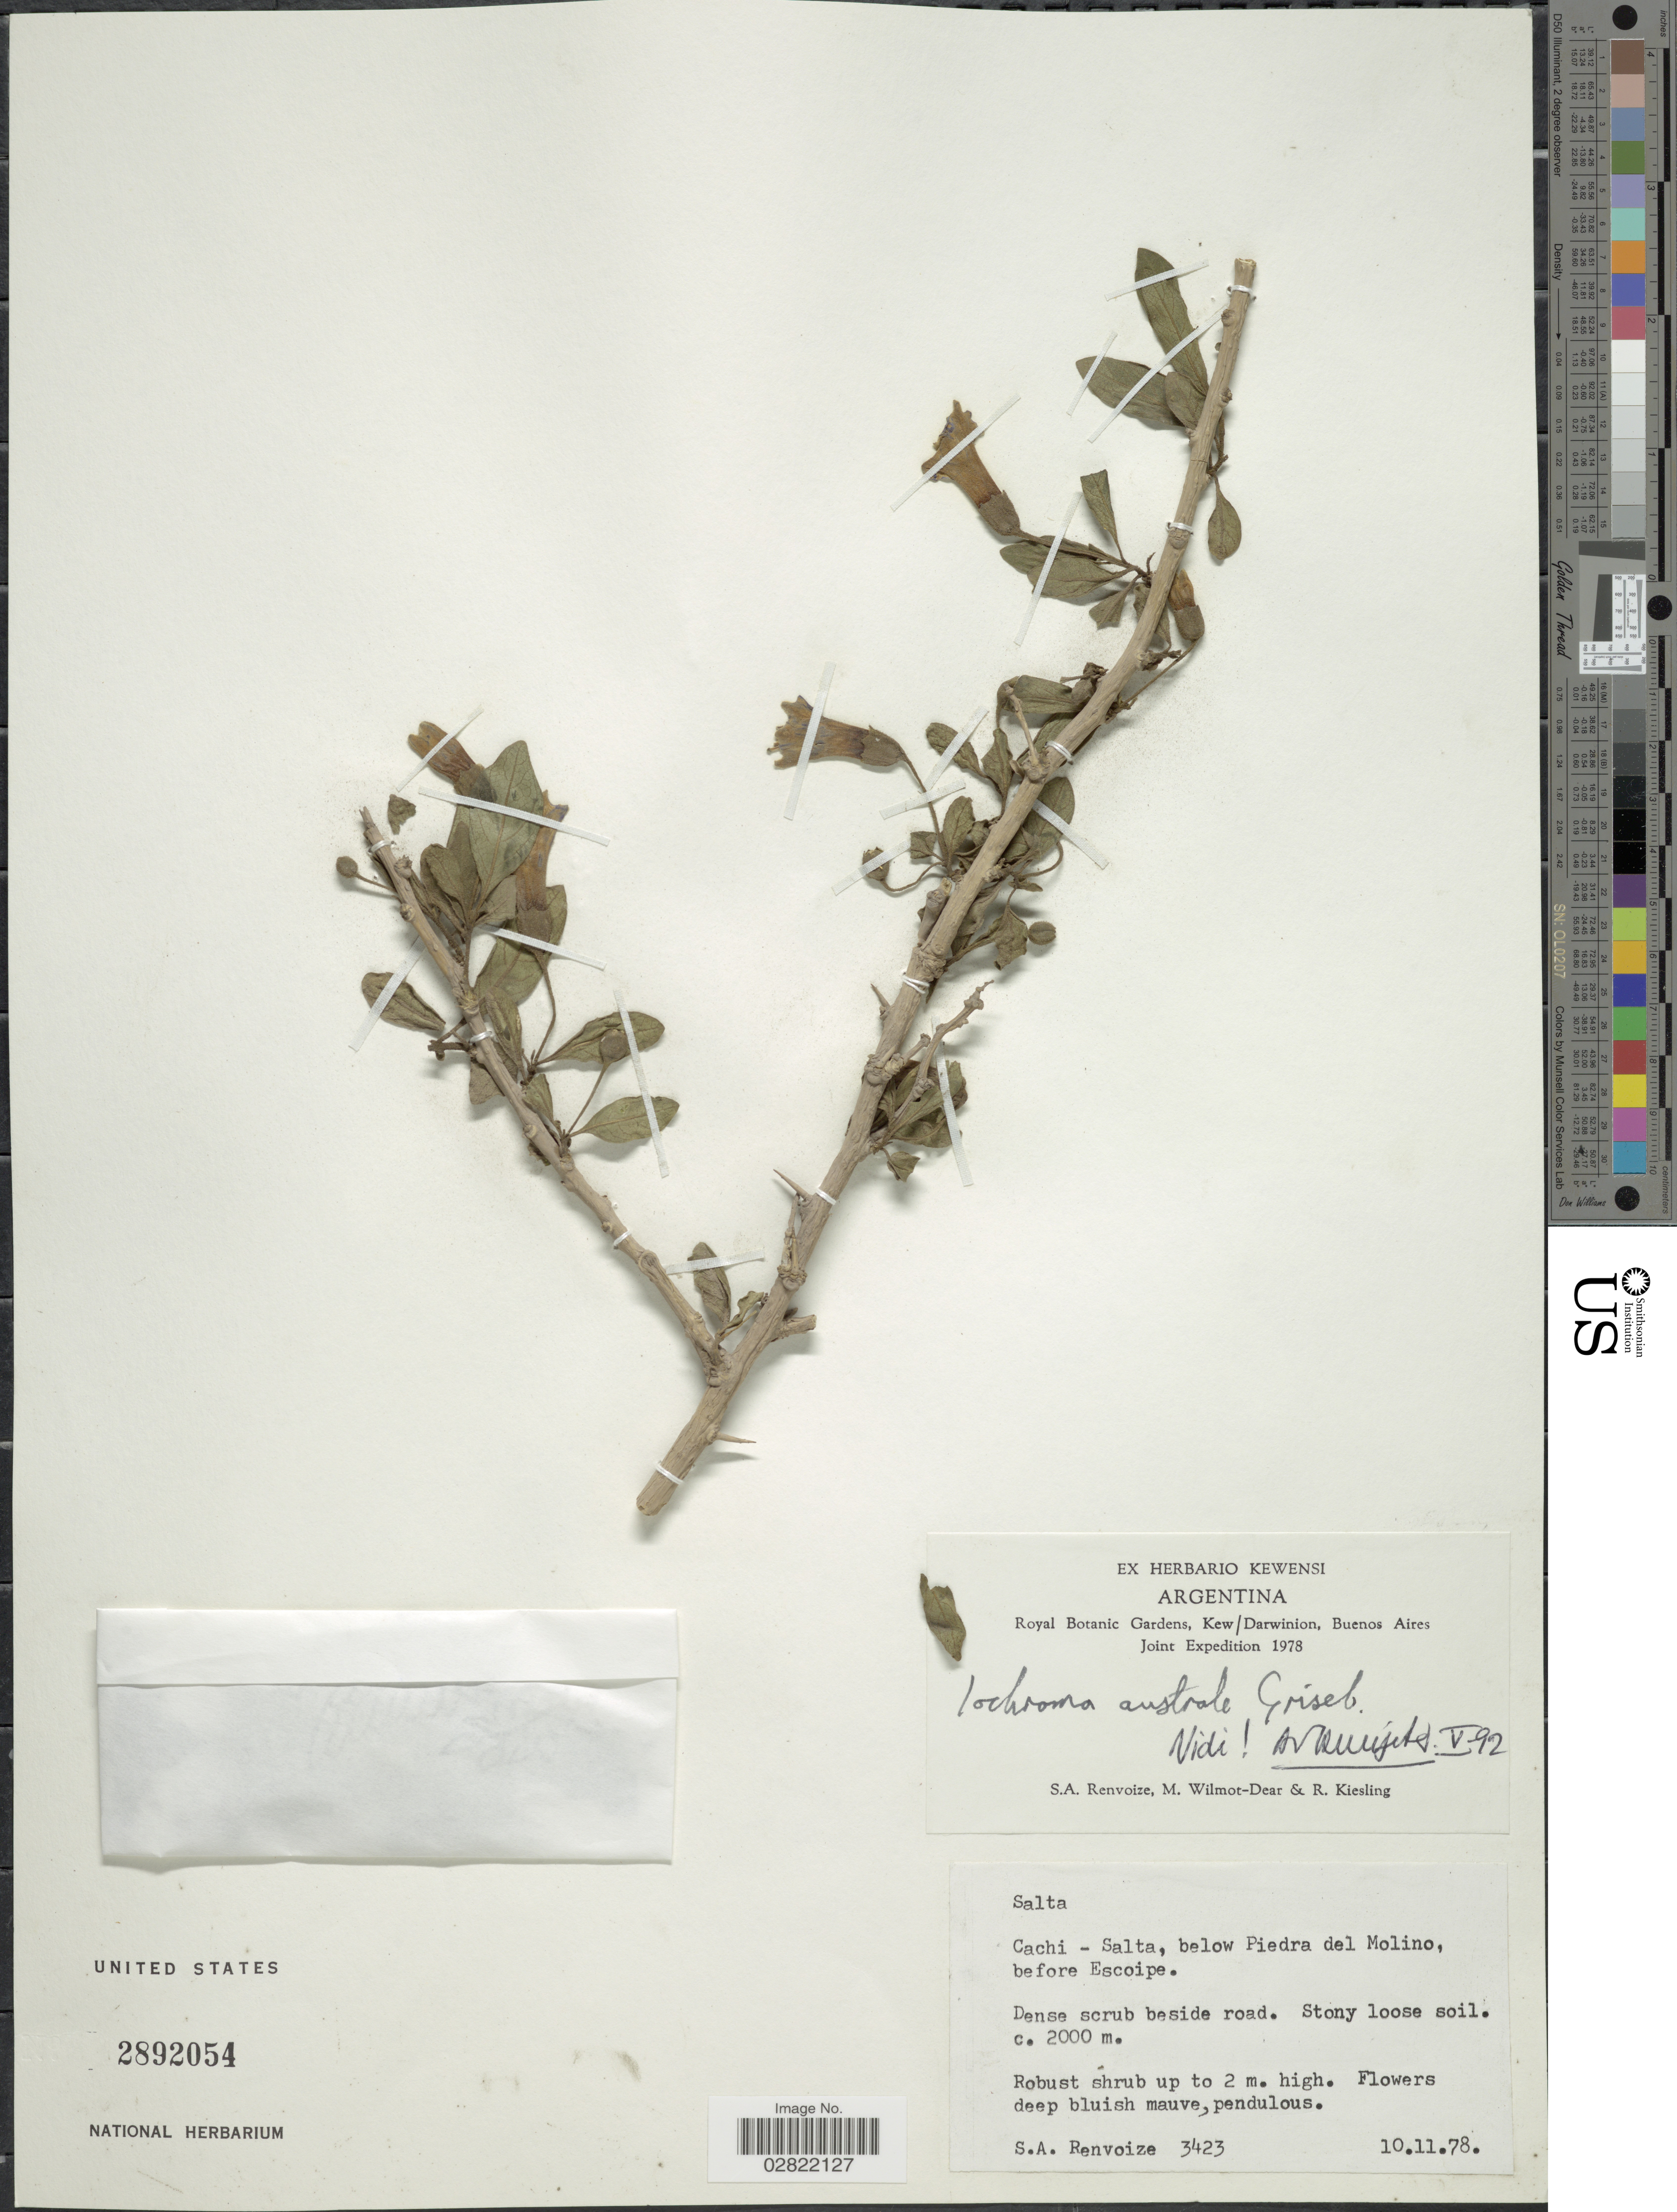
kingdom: Plantae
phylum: Tracheophyta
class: Magnoliopsida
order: Solanales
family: Solanaceae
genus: Iochroma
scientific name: Iochroma australe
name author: Griseb.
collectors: S. A. Renvoize, M. Wilmot-Dear & R. Kiesling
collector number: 3423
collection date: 1978-11-10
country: Argentina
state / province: Salta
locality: Cachi - Salta, below Piedra del Molino, before Escoipe.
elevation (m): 2000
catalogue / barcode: US 2892054